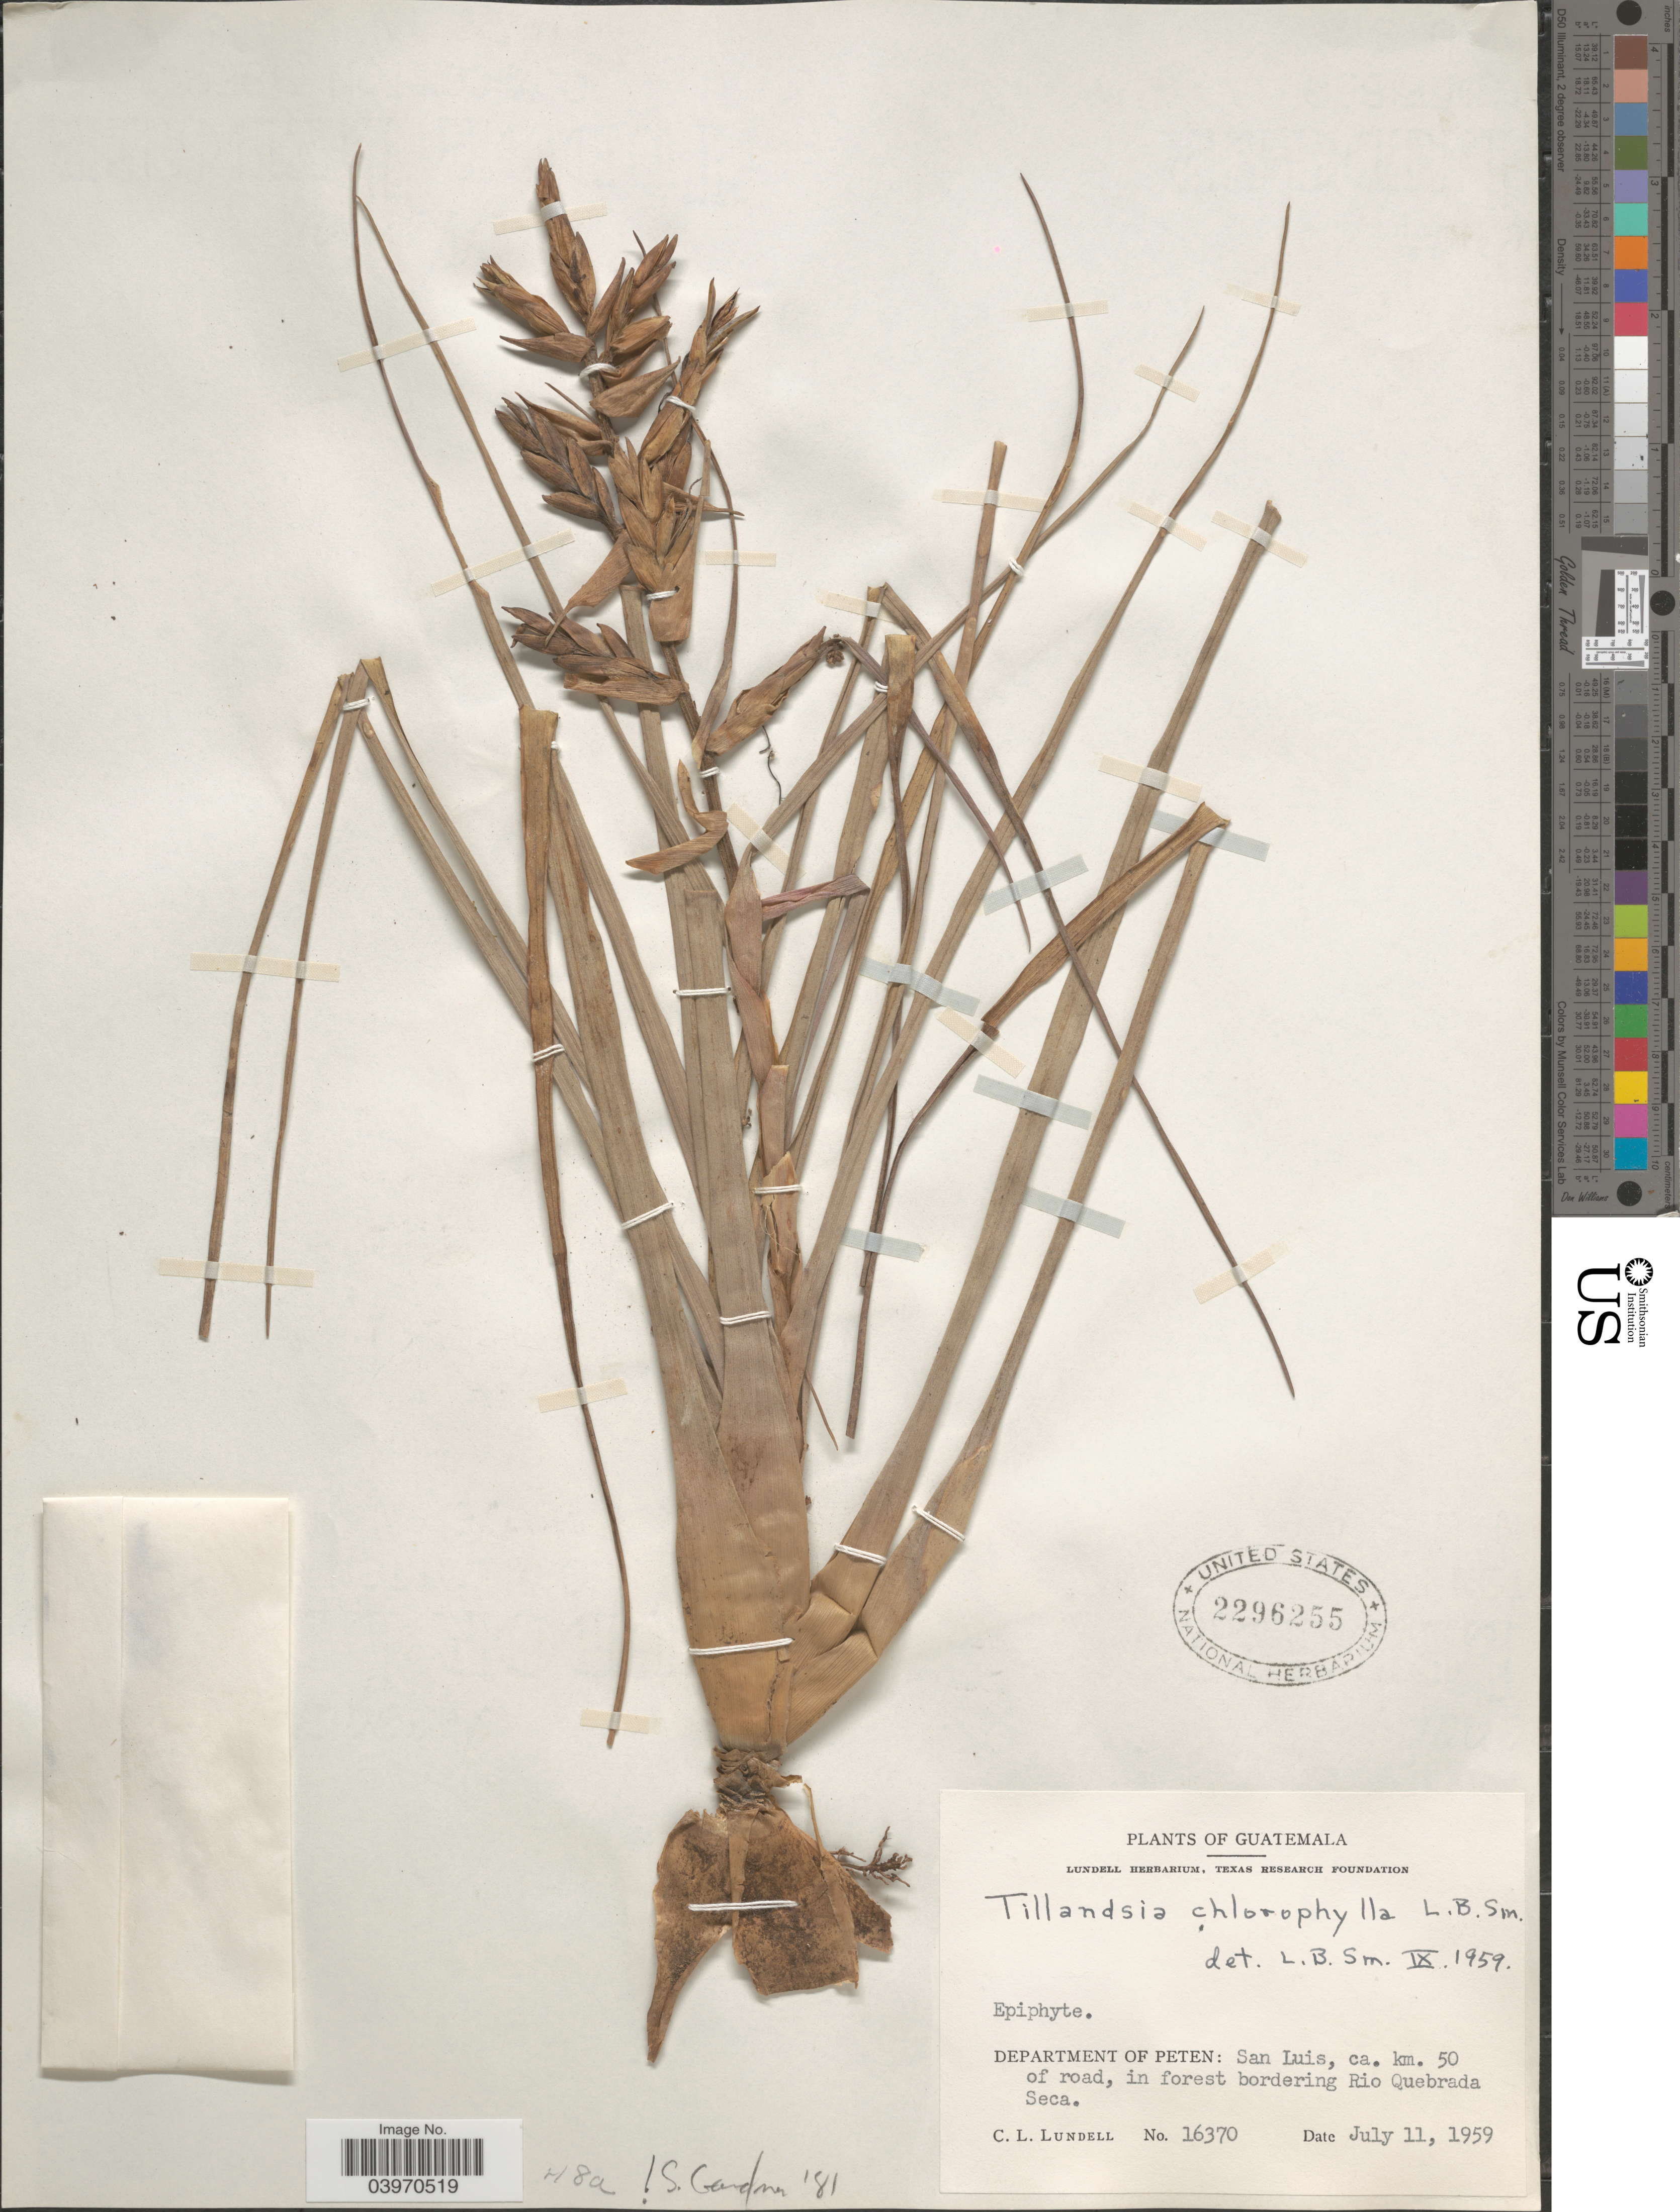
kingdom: Plantae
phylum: Tracheophyta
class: Liliopsida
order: Poales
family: Bromeliaceae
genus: Tillandsia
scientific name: Tillandsia chlorophylla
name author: L.B. Sm.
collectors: C. L. Lundell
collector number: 16370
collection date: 1959-07-11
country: Guatemala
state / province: El Peten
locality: Department of Peten: San Luis, ca. km. 50 of road, in forest bordering Rio Quebrada Seca.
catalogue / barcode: US 2296255